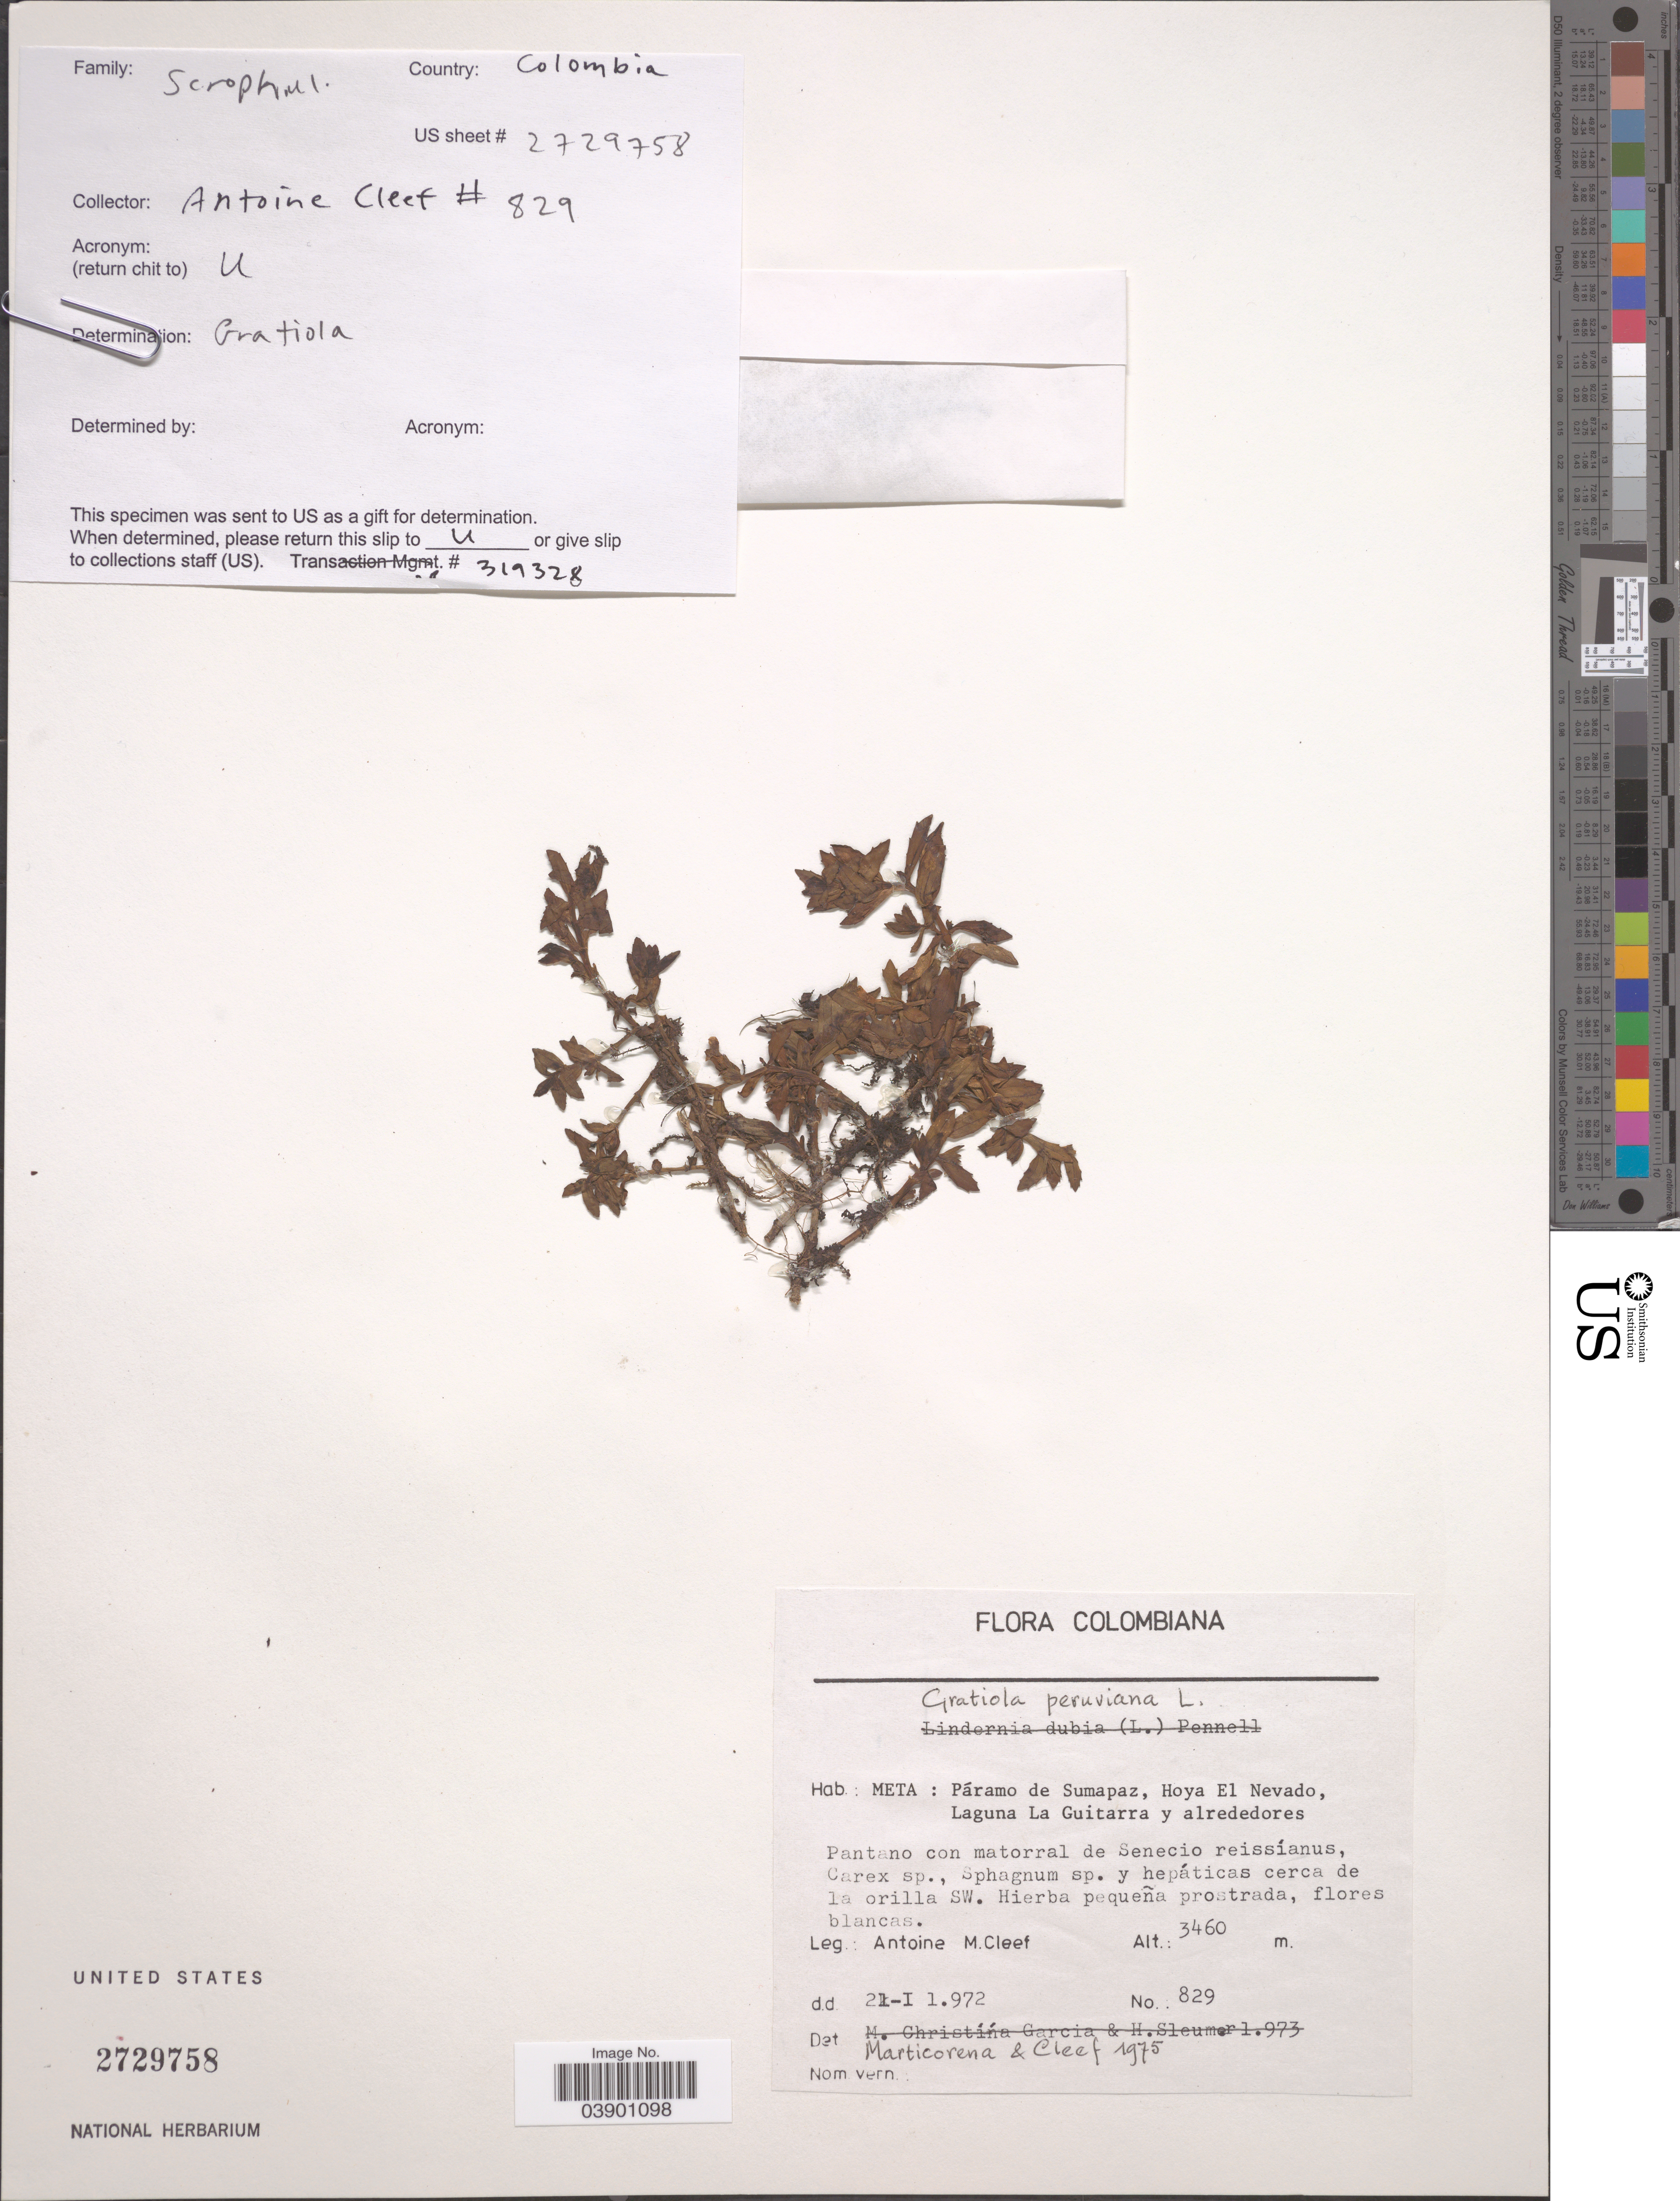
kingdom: Plantae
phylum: Tracheophyta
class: Magnoliopsida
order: Lamiales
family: Plantaginaceae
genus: Gratiola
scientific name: Gratiola peruviana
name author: L.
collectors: A. M. Cleef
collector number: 3460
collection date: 1972-01-21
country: Colombia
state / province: Meta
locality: Páramo de Sumapaz, Hoya El Nevado, Laguna La Guitarra y alrededores.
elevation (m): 3460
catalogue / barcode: US 2729758